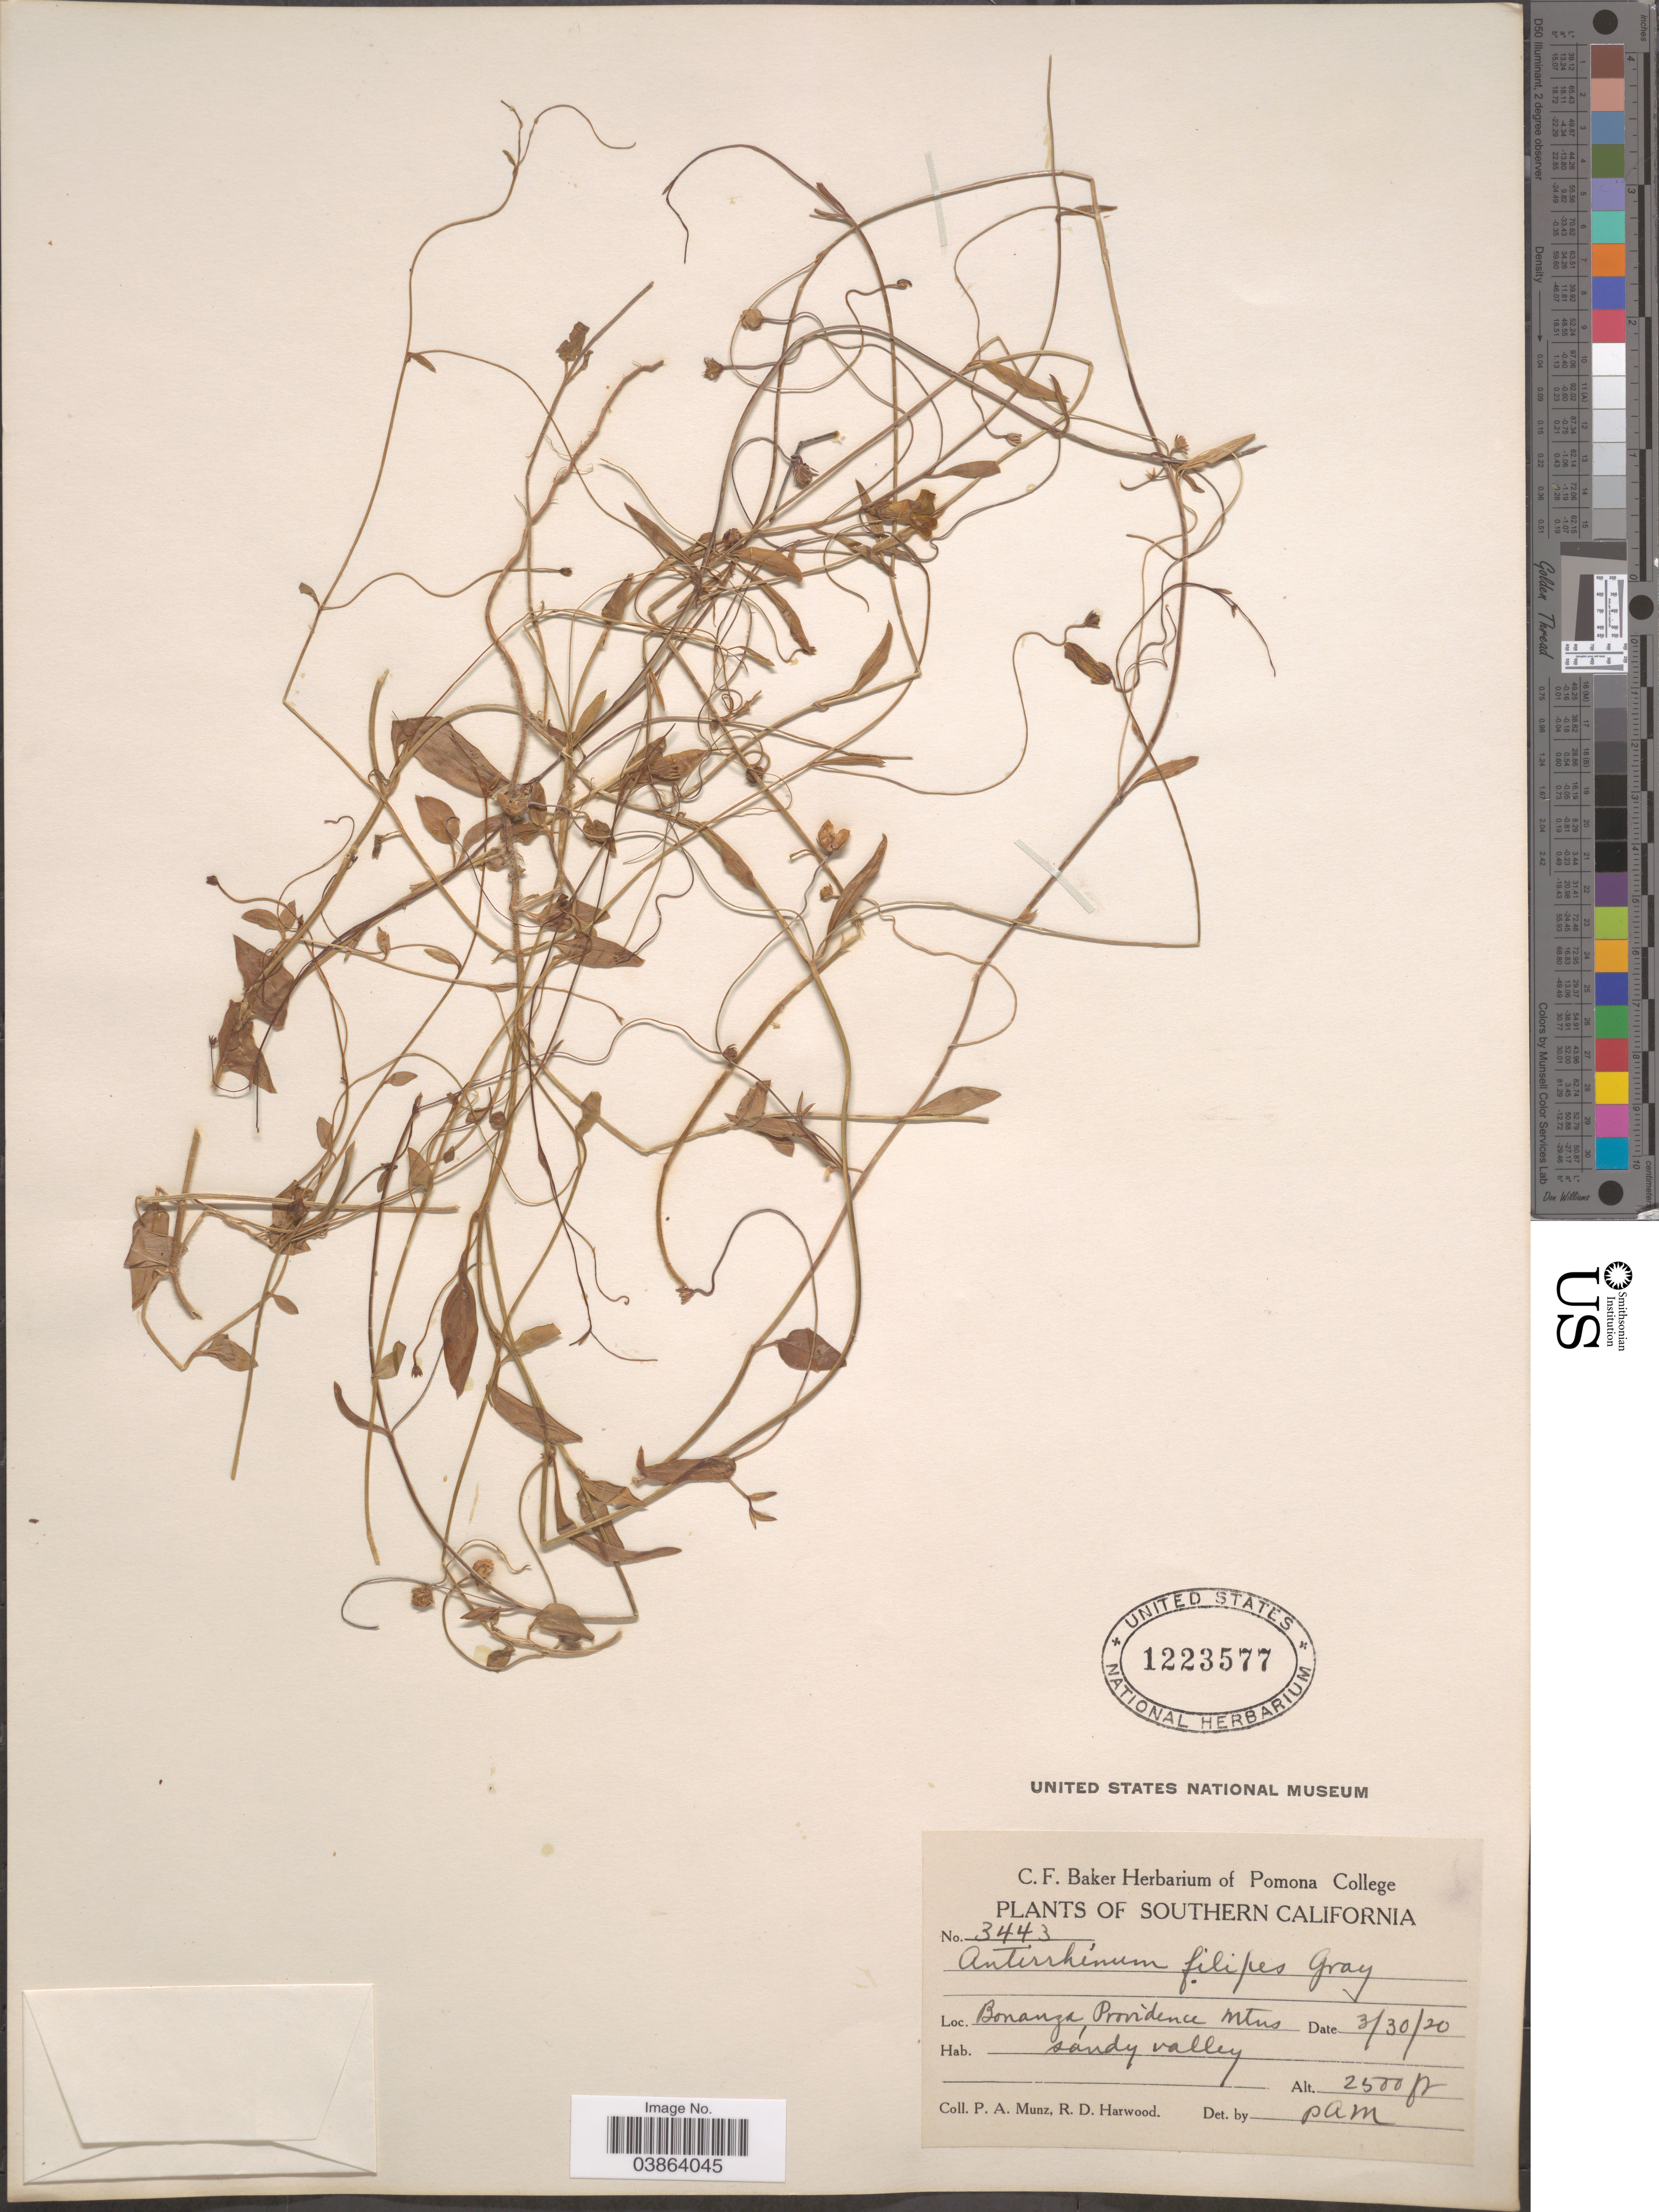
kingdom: Plantae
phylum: Tracheophyta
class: Magnoliopsida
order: Lamiales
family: Plantaginaceae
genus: Asarina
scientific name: Asarina filipes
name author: (A. Gray) Pennell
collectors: P. A. Munz & R. Harwood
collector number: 3443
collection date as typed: Transcribed d/m/y: 30/3/20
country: United States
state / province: California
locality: Southern California. Bonanza Providence Mtns.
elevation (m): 762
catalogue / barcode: US 1223577